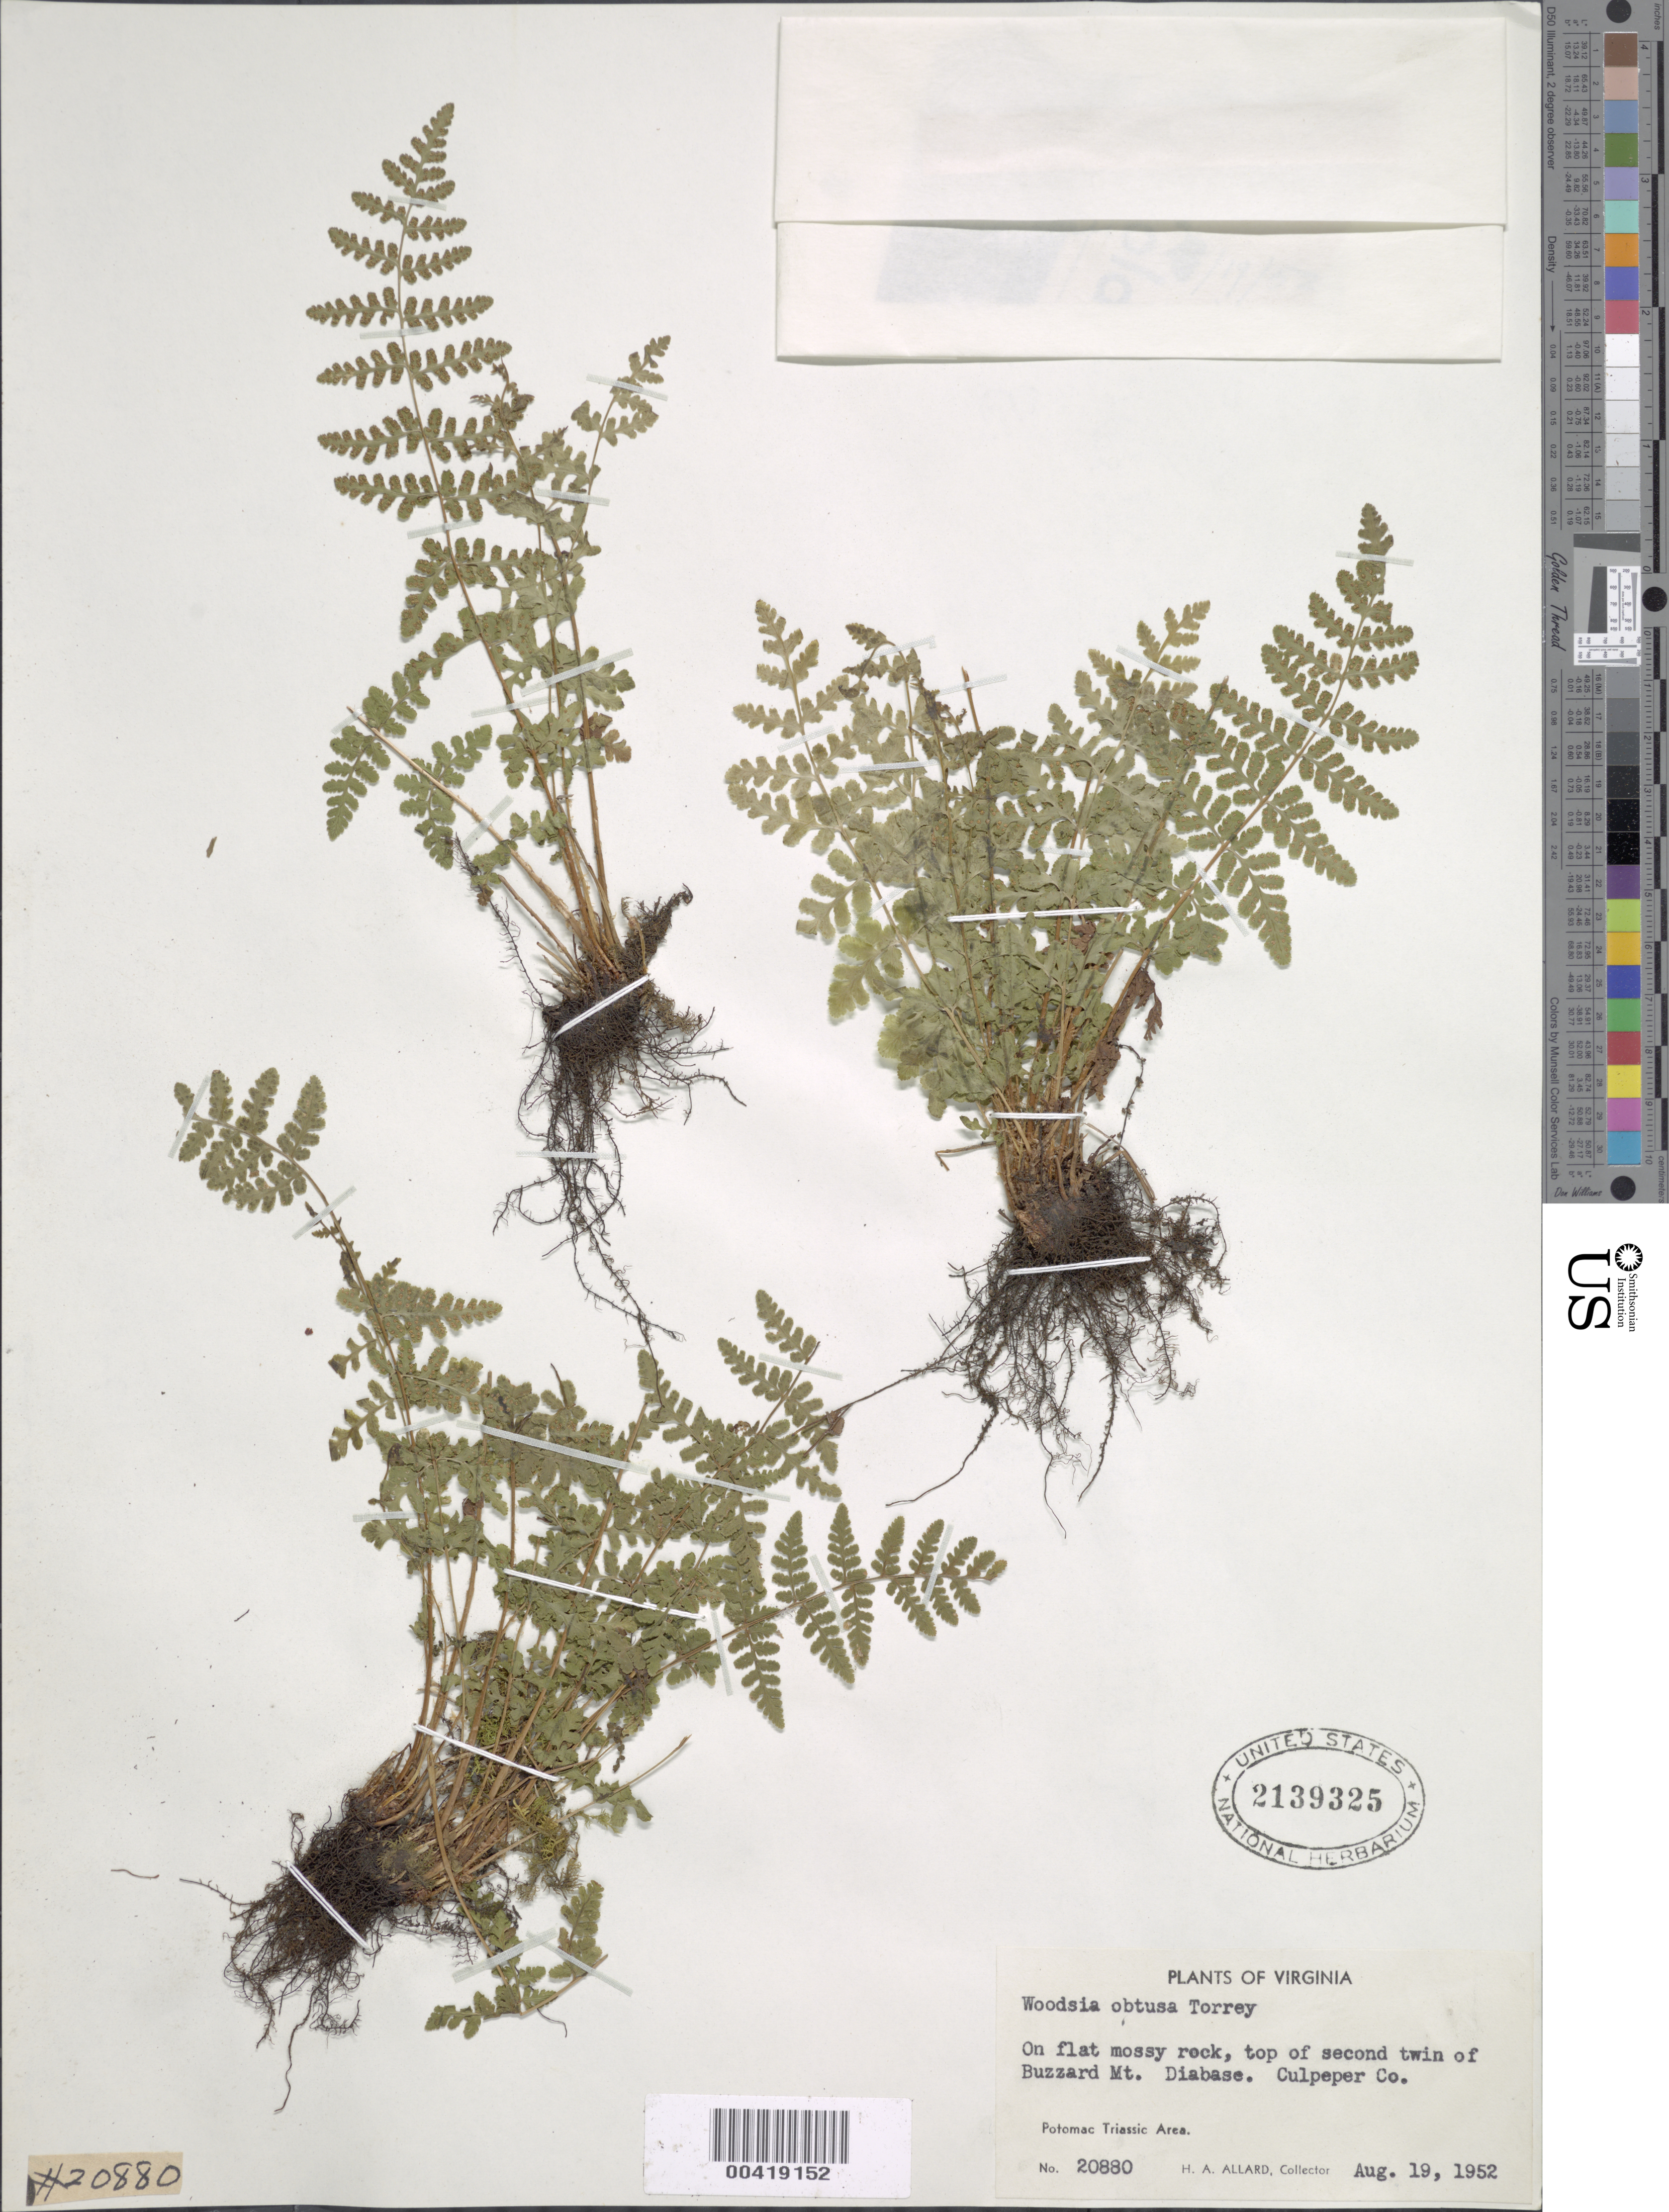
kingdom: Plantae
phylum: Tracheophyta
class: Polypodiopsida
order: Polypodiales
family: Woodsiaceae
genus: Woodsia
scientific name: Woodsia obtusa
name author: (Spreng.) Torr.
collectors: H. A. Allard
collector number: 20880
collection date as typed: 19 Aug 1952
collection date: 1952-08-19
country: United States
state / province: Virginia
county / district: Culpeper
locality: Buzzard Mountain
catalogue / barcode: US 2139325